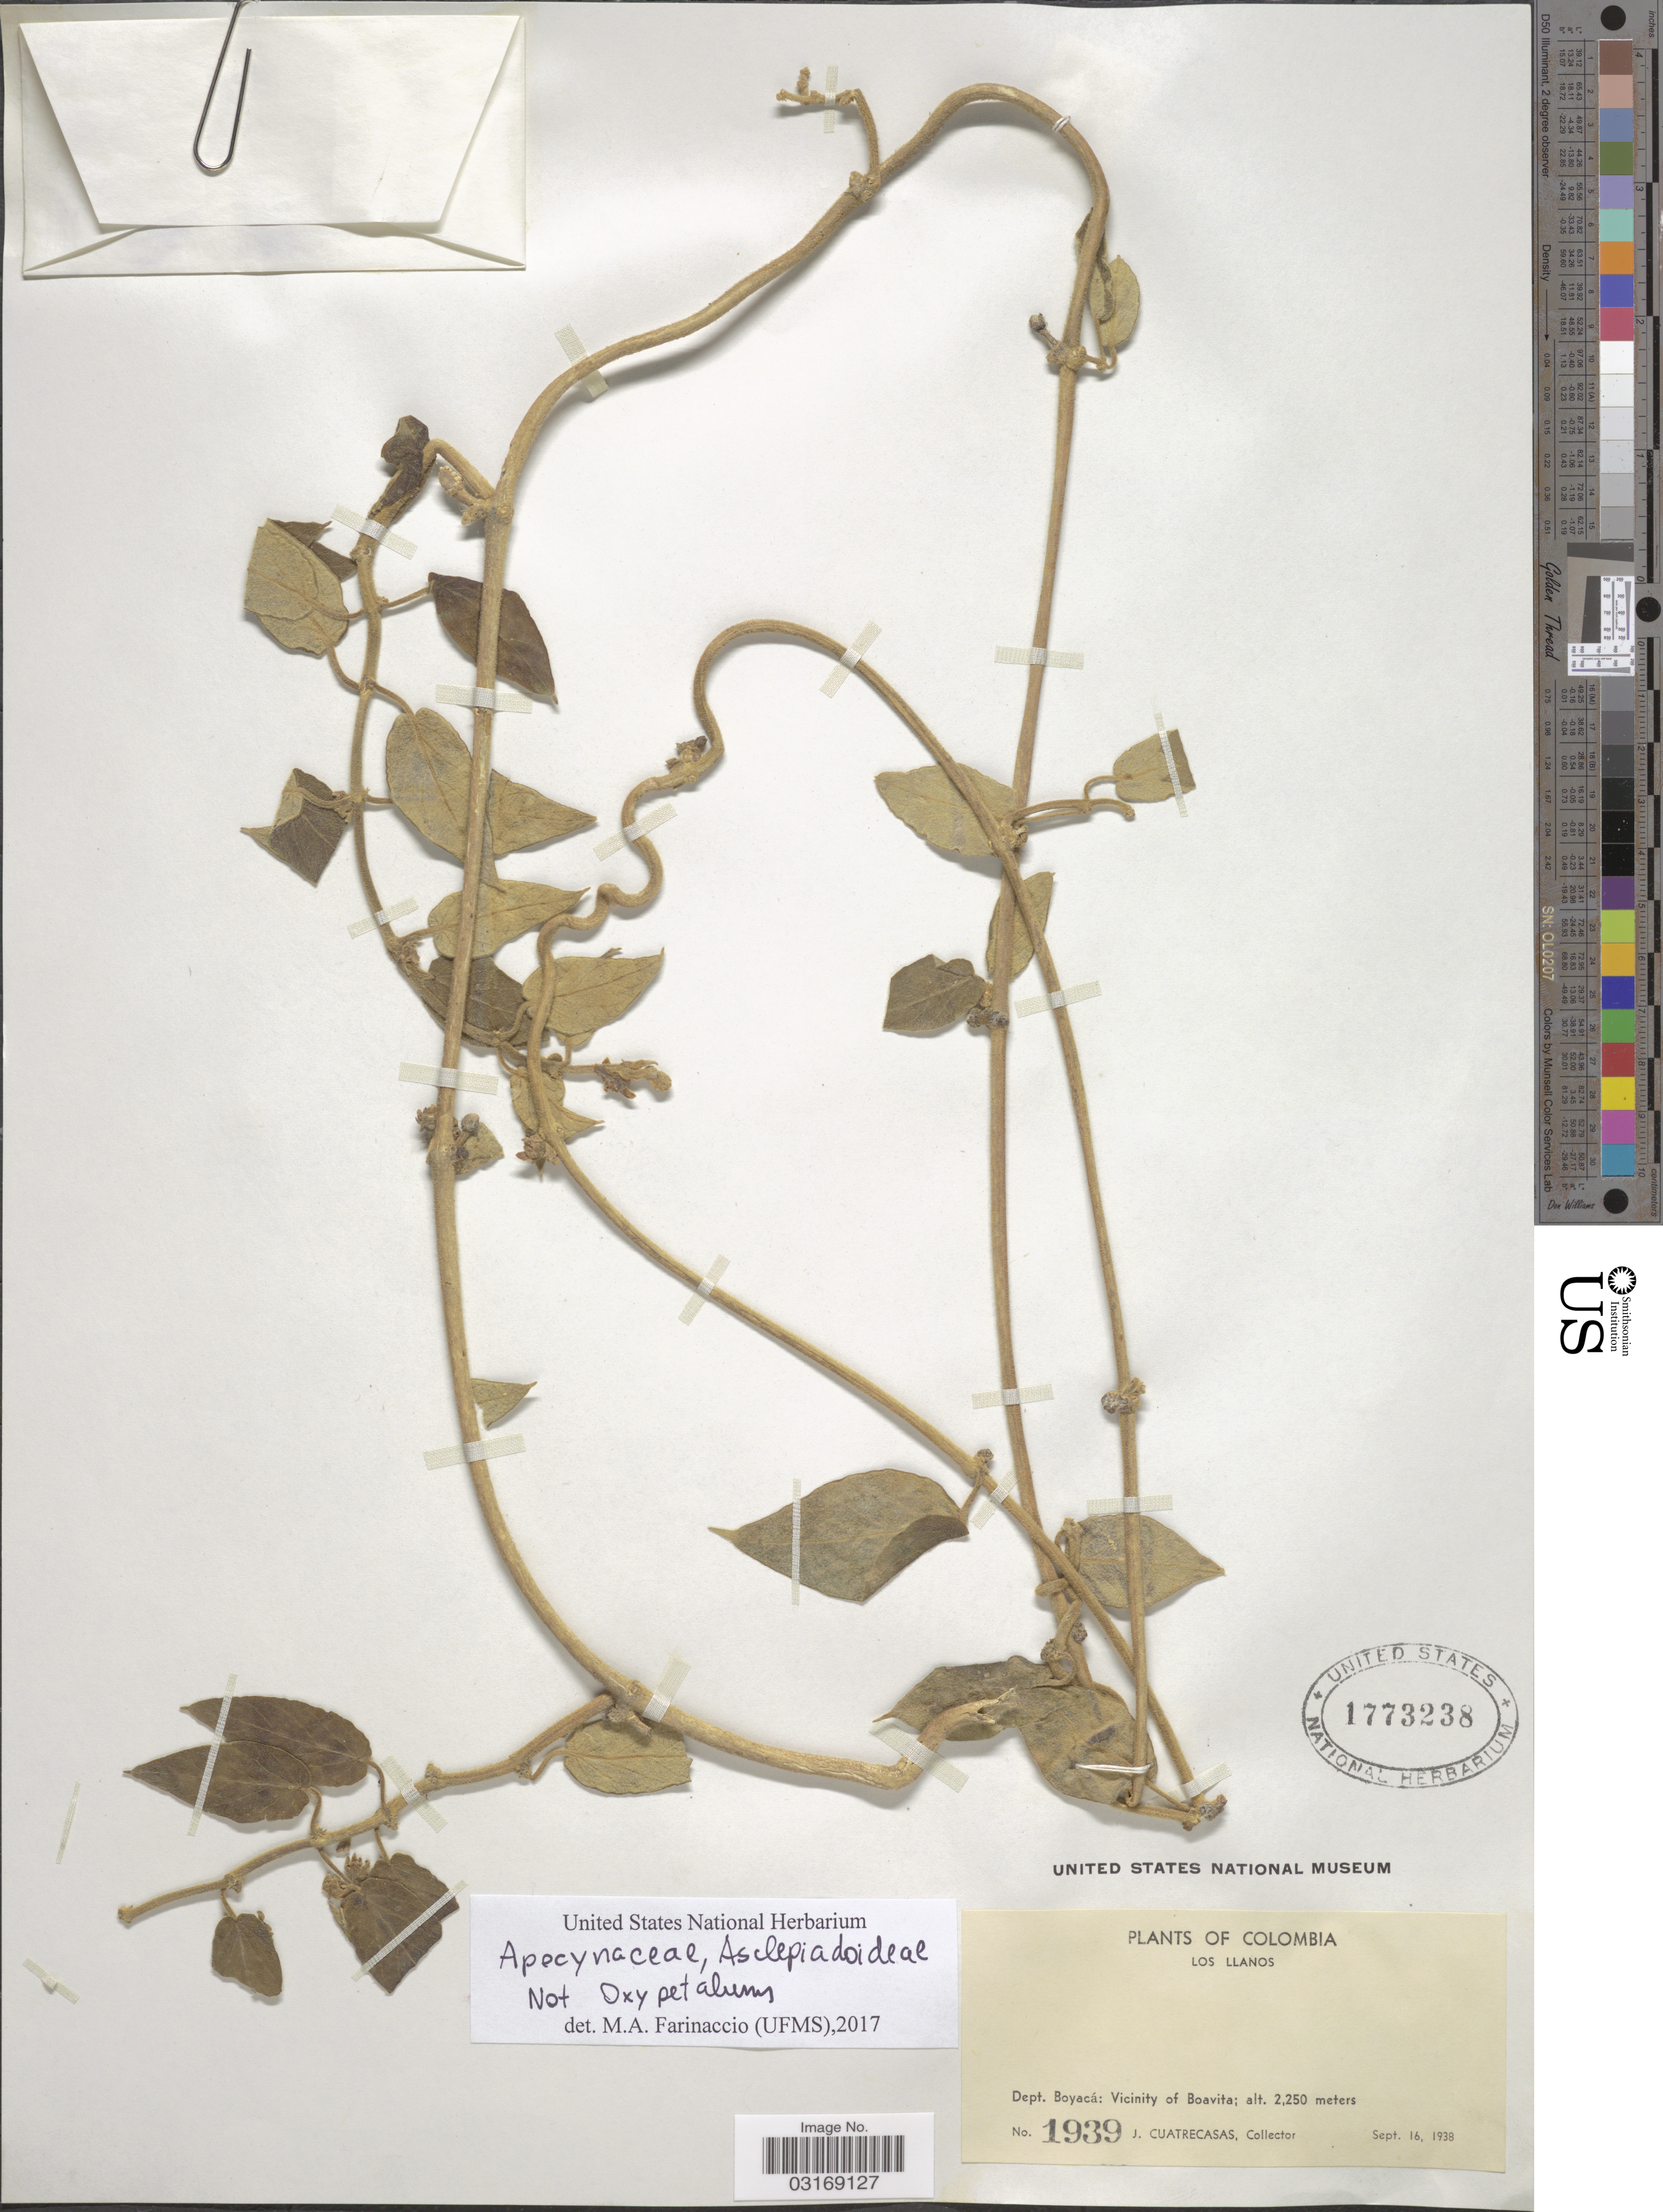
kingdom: Plantae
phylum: Tracheophyta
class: Magnoliopsida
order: Gentianales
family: Apocynaceae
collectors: J. Cuatrecasas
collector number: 1939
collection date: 1938-09-16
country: Colombia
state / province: Boyacá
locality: Los Llanos. Dept. Boyacá: Vicinity of Boavita.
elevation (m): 2250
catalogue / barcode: US 1773238